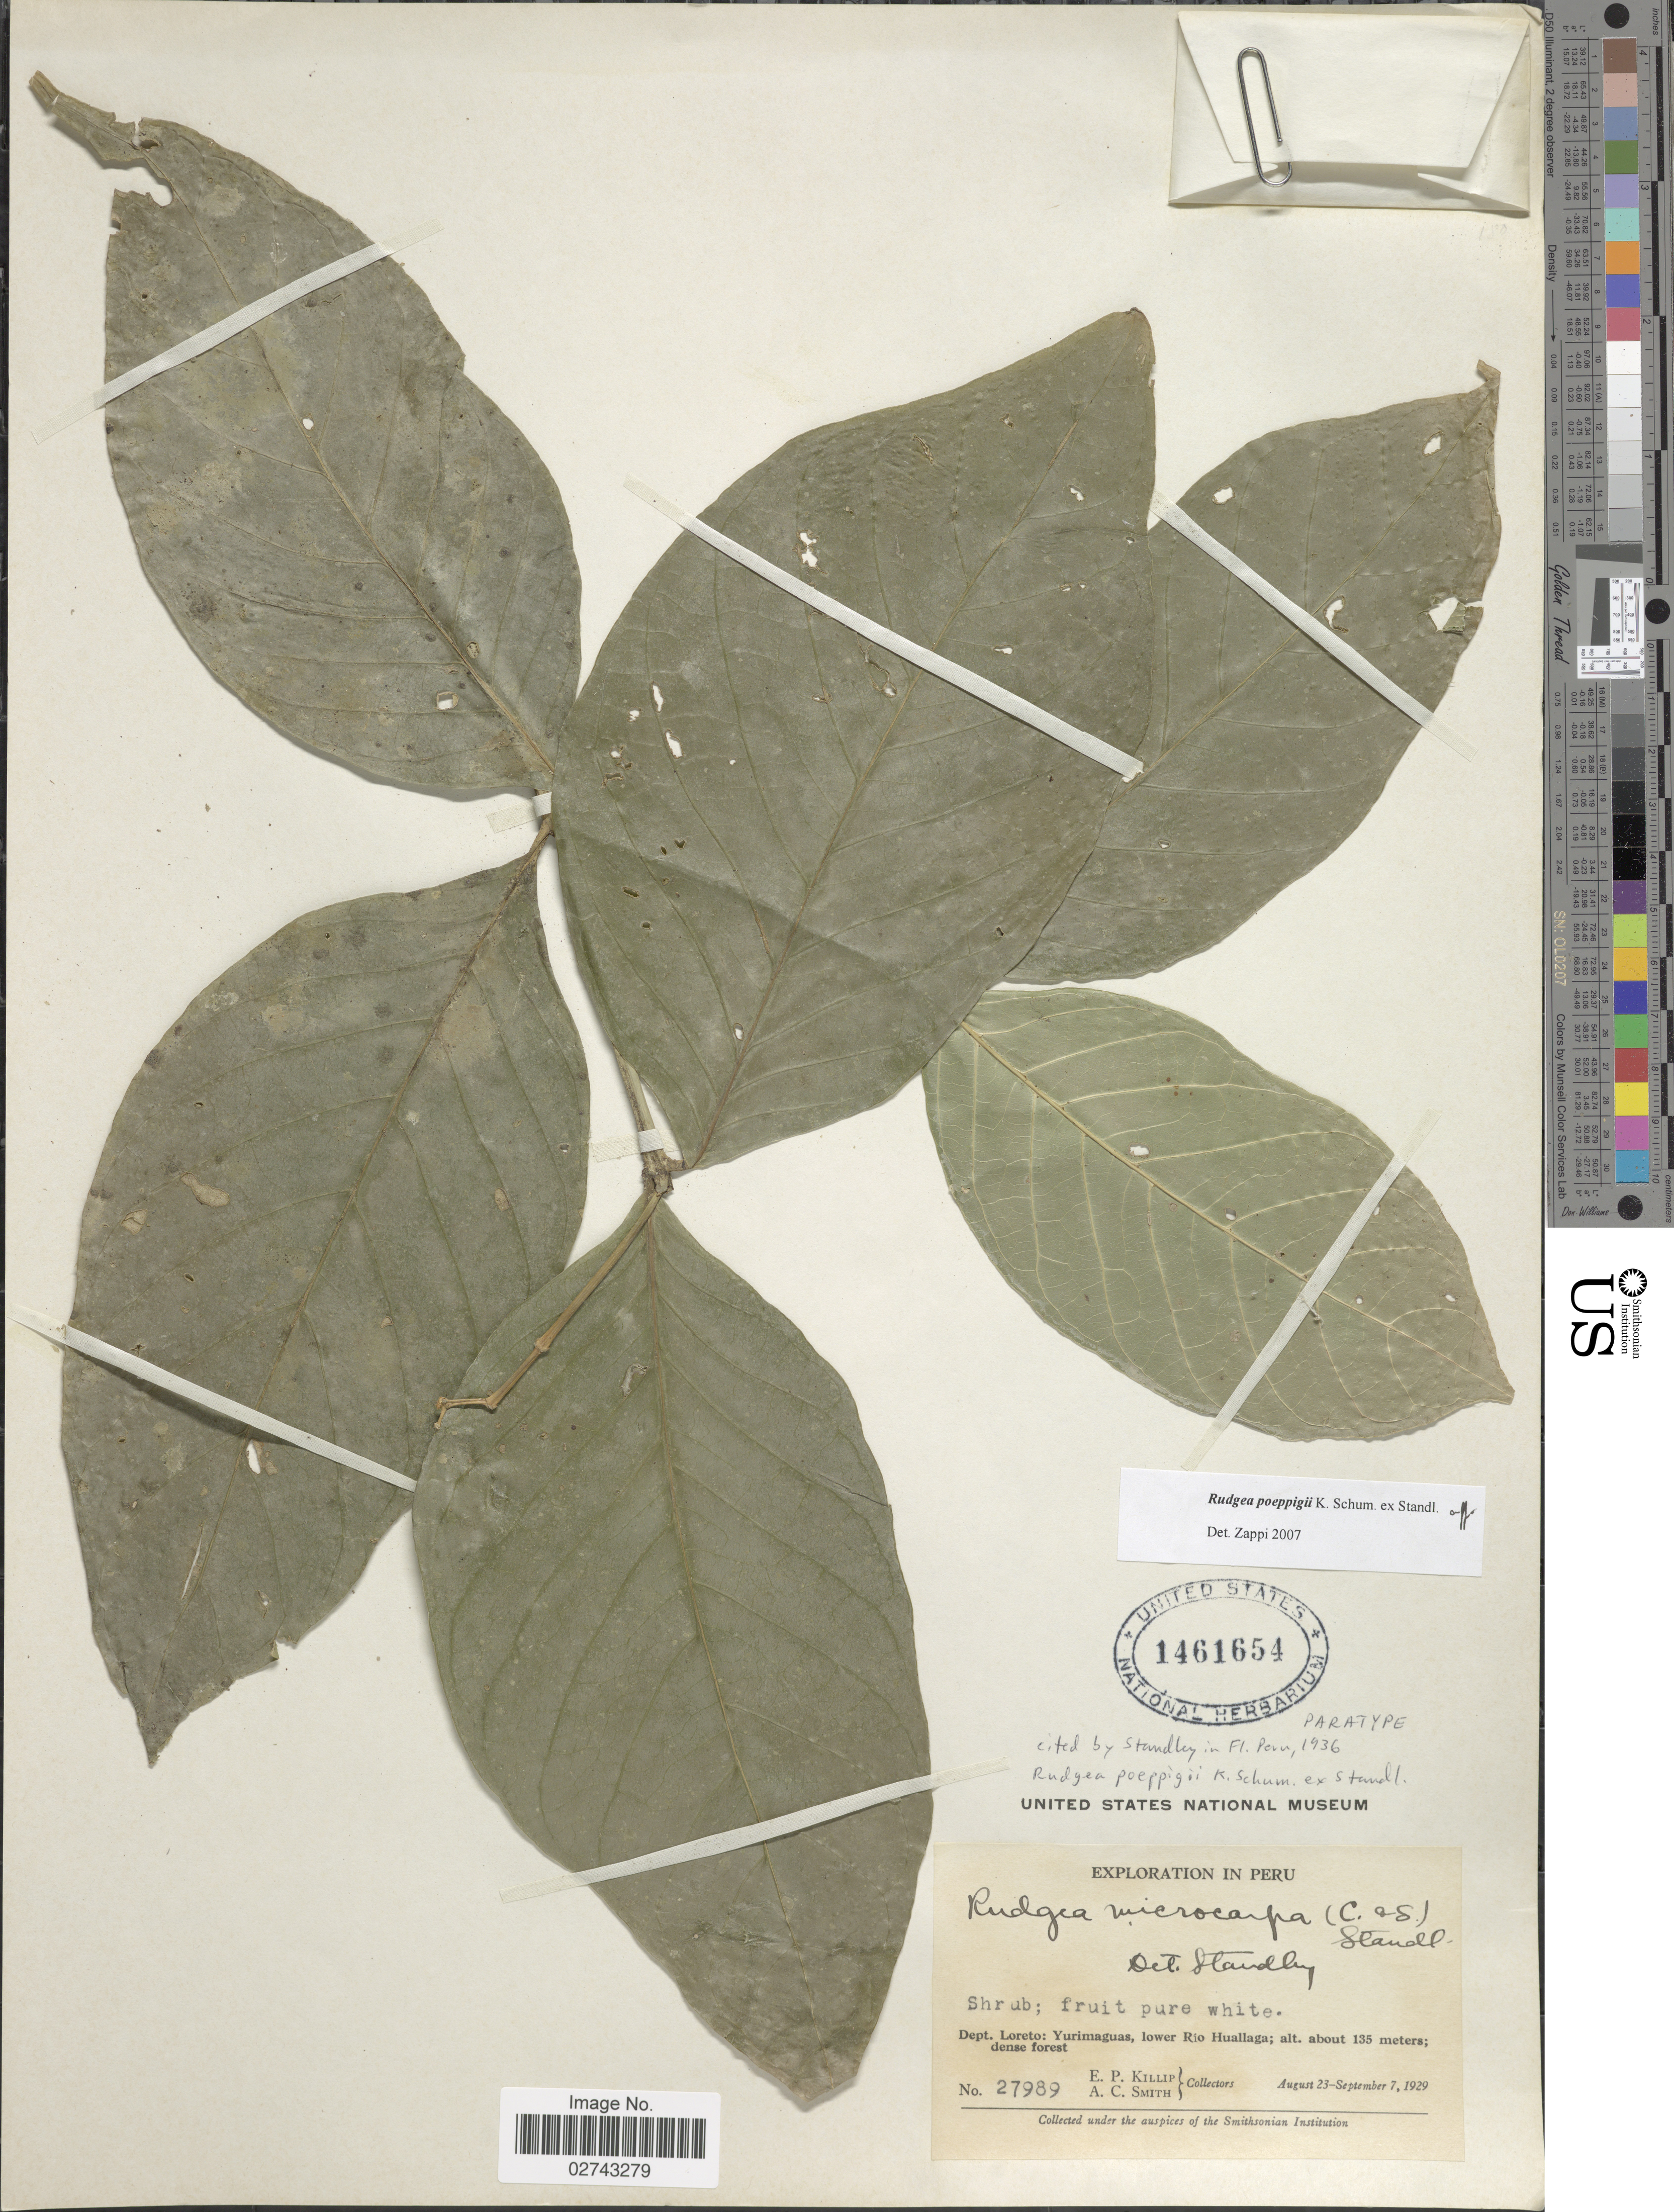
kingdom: Plantae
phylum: Tracheophyta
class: Magnoliopsida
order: Gentianales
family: Rubiaceae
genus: Rudgea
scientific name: Rudgea poeppigii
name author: Schum.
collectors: E. P. Killip & A. C. Smith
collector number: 27989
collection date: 1929-08-23/1929-09-07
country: Peru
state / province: Loreto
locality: Yurimaguas, lower Rio Huallaga, dense forest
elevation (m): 135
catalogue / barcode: US 1461654